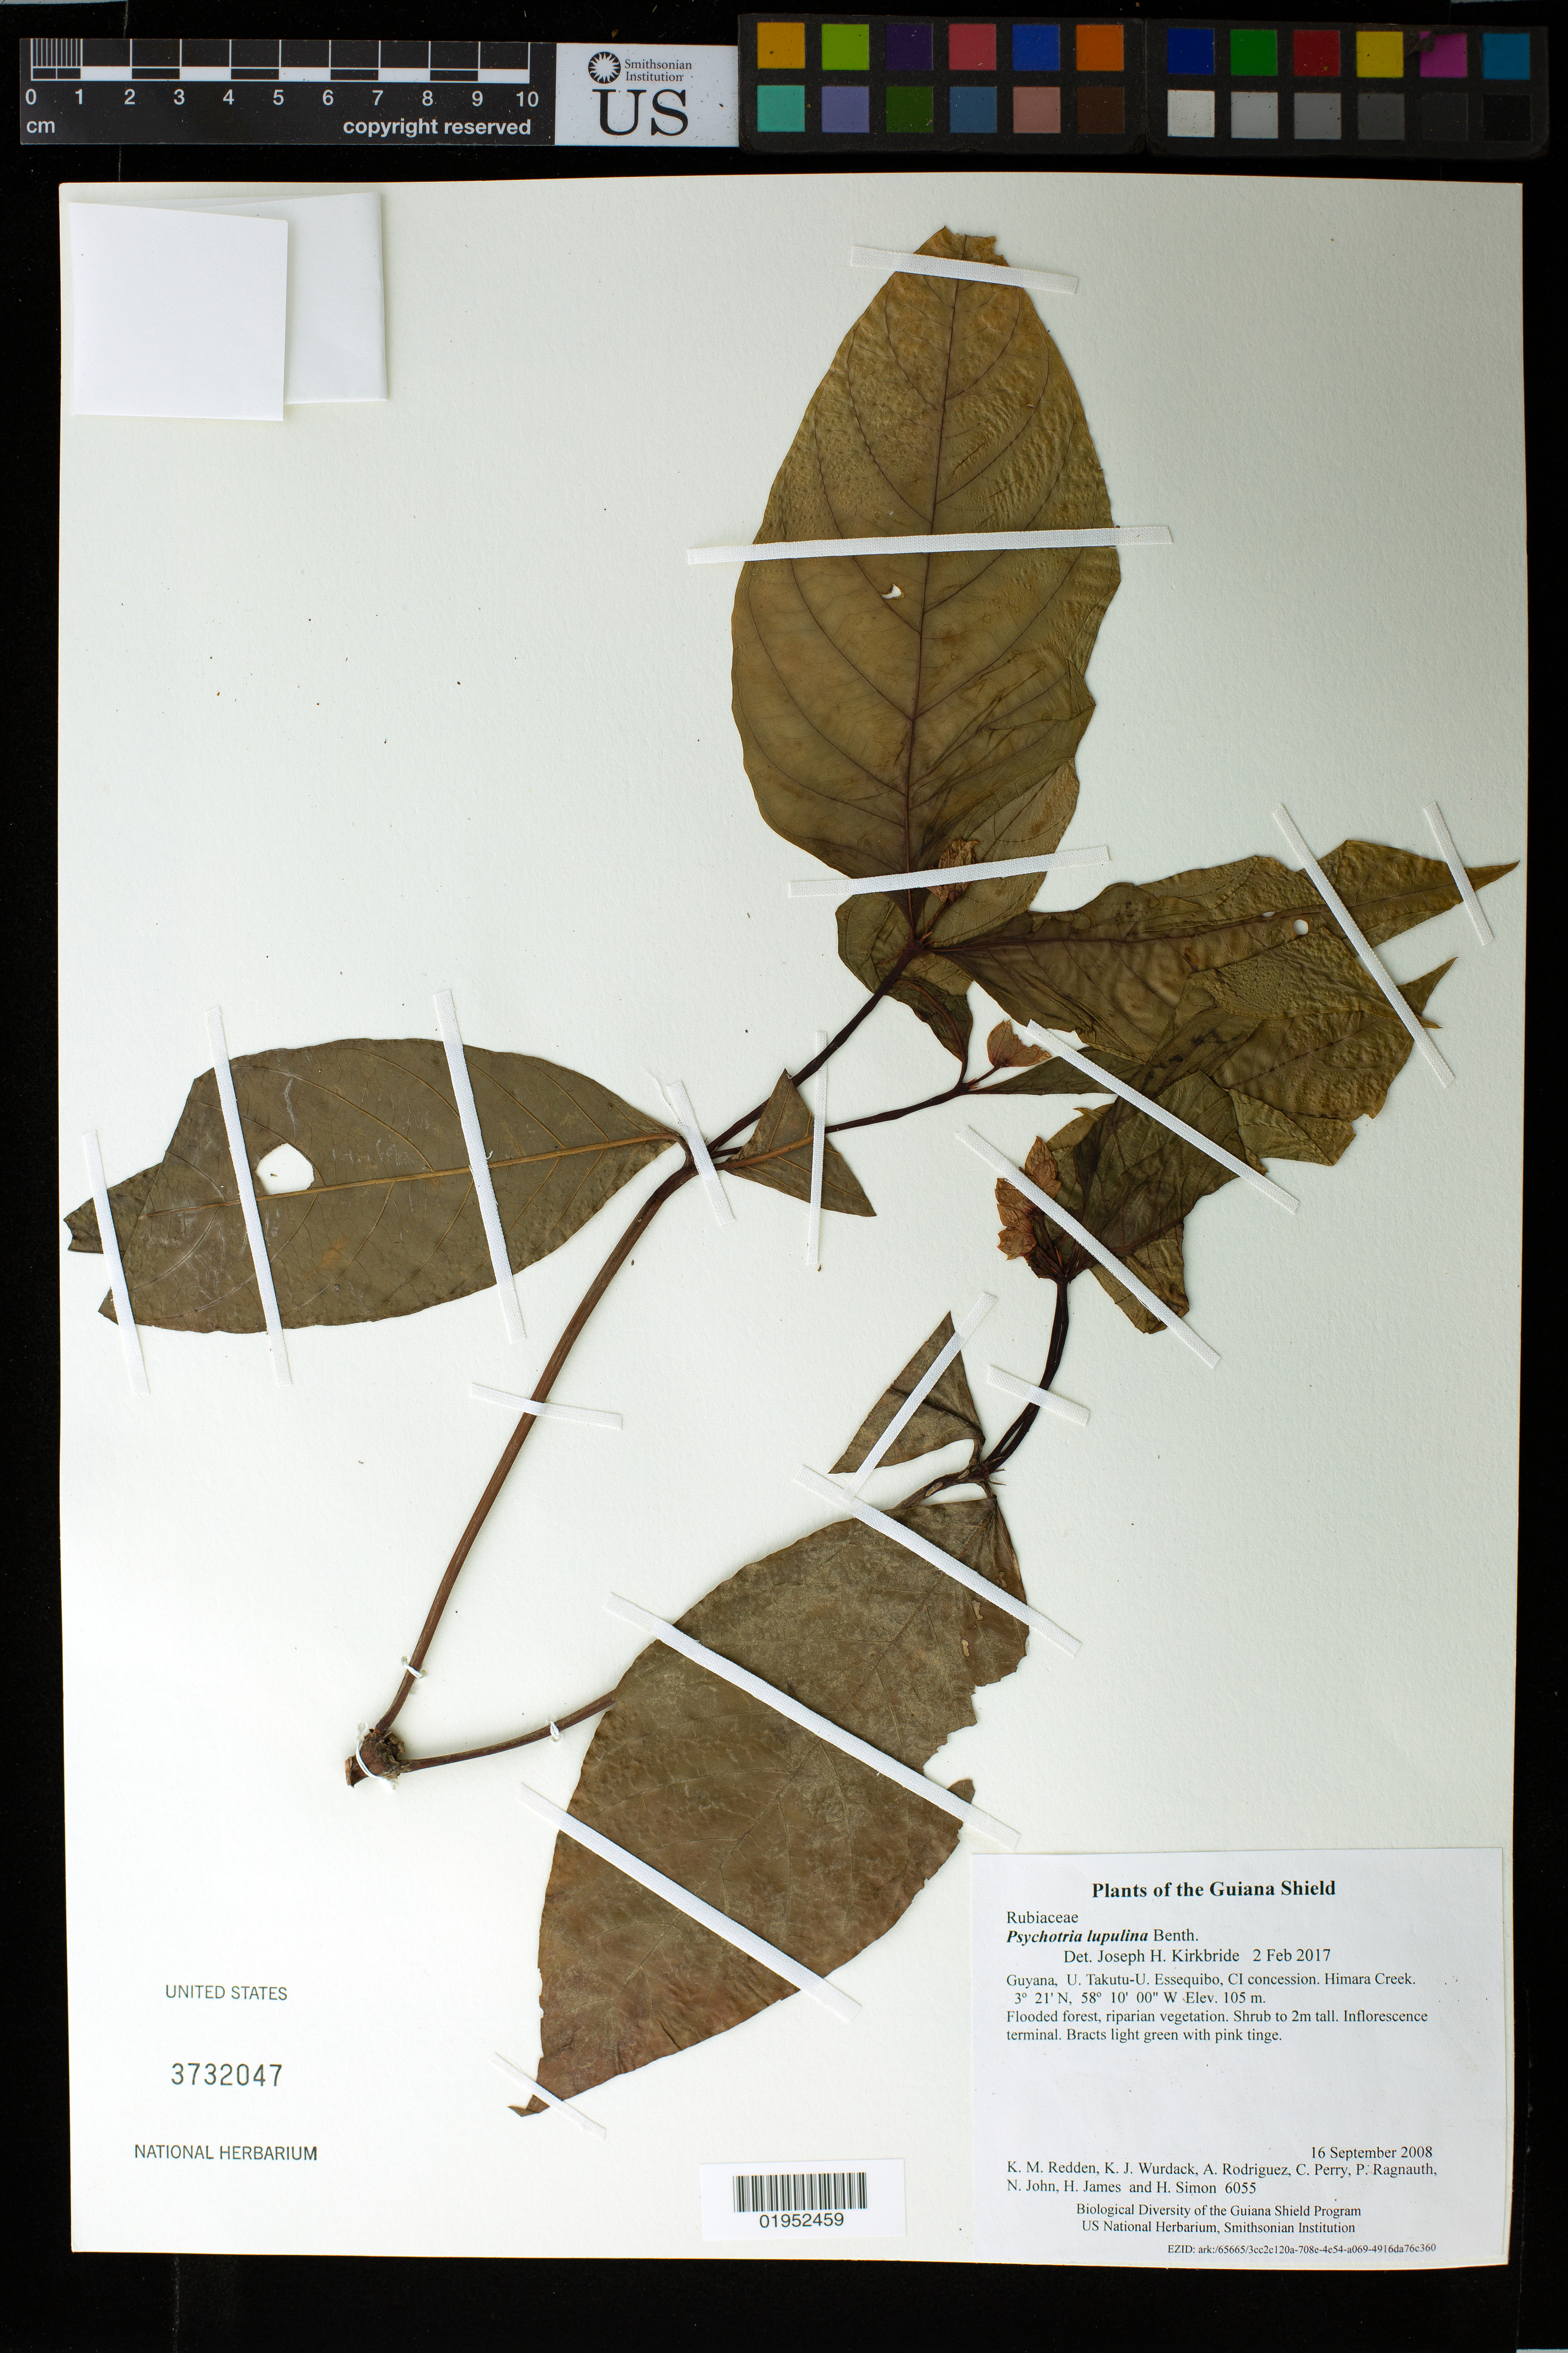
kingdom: Plantae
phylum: Tracheophyta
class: Magnoliopsida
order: Gentianales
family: Rubiaceae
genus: Palicourea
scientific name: Palicourea justiciifolia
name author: (Rudge) Delprete & J.H. Kirkbr.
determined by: Kirkbride, J. H., Jr.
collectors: K. M. Redden, K. Wurdack, A. Rodriguez, C. Perry, P. Ragnauth, N. John, H. James & H. Simon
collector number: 6055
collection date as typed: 16 September 2008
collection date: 2008-09-16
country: Guyana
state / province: U. Takutu-U. Essequibo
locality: CI concession. Himara Creek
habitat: Flooded forest, riparian vegetation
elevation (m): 105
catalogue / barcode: US 3732047